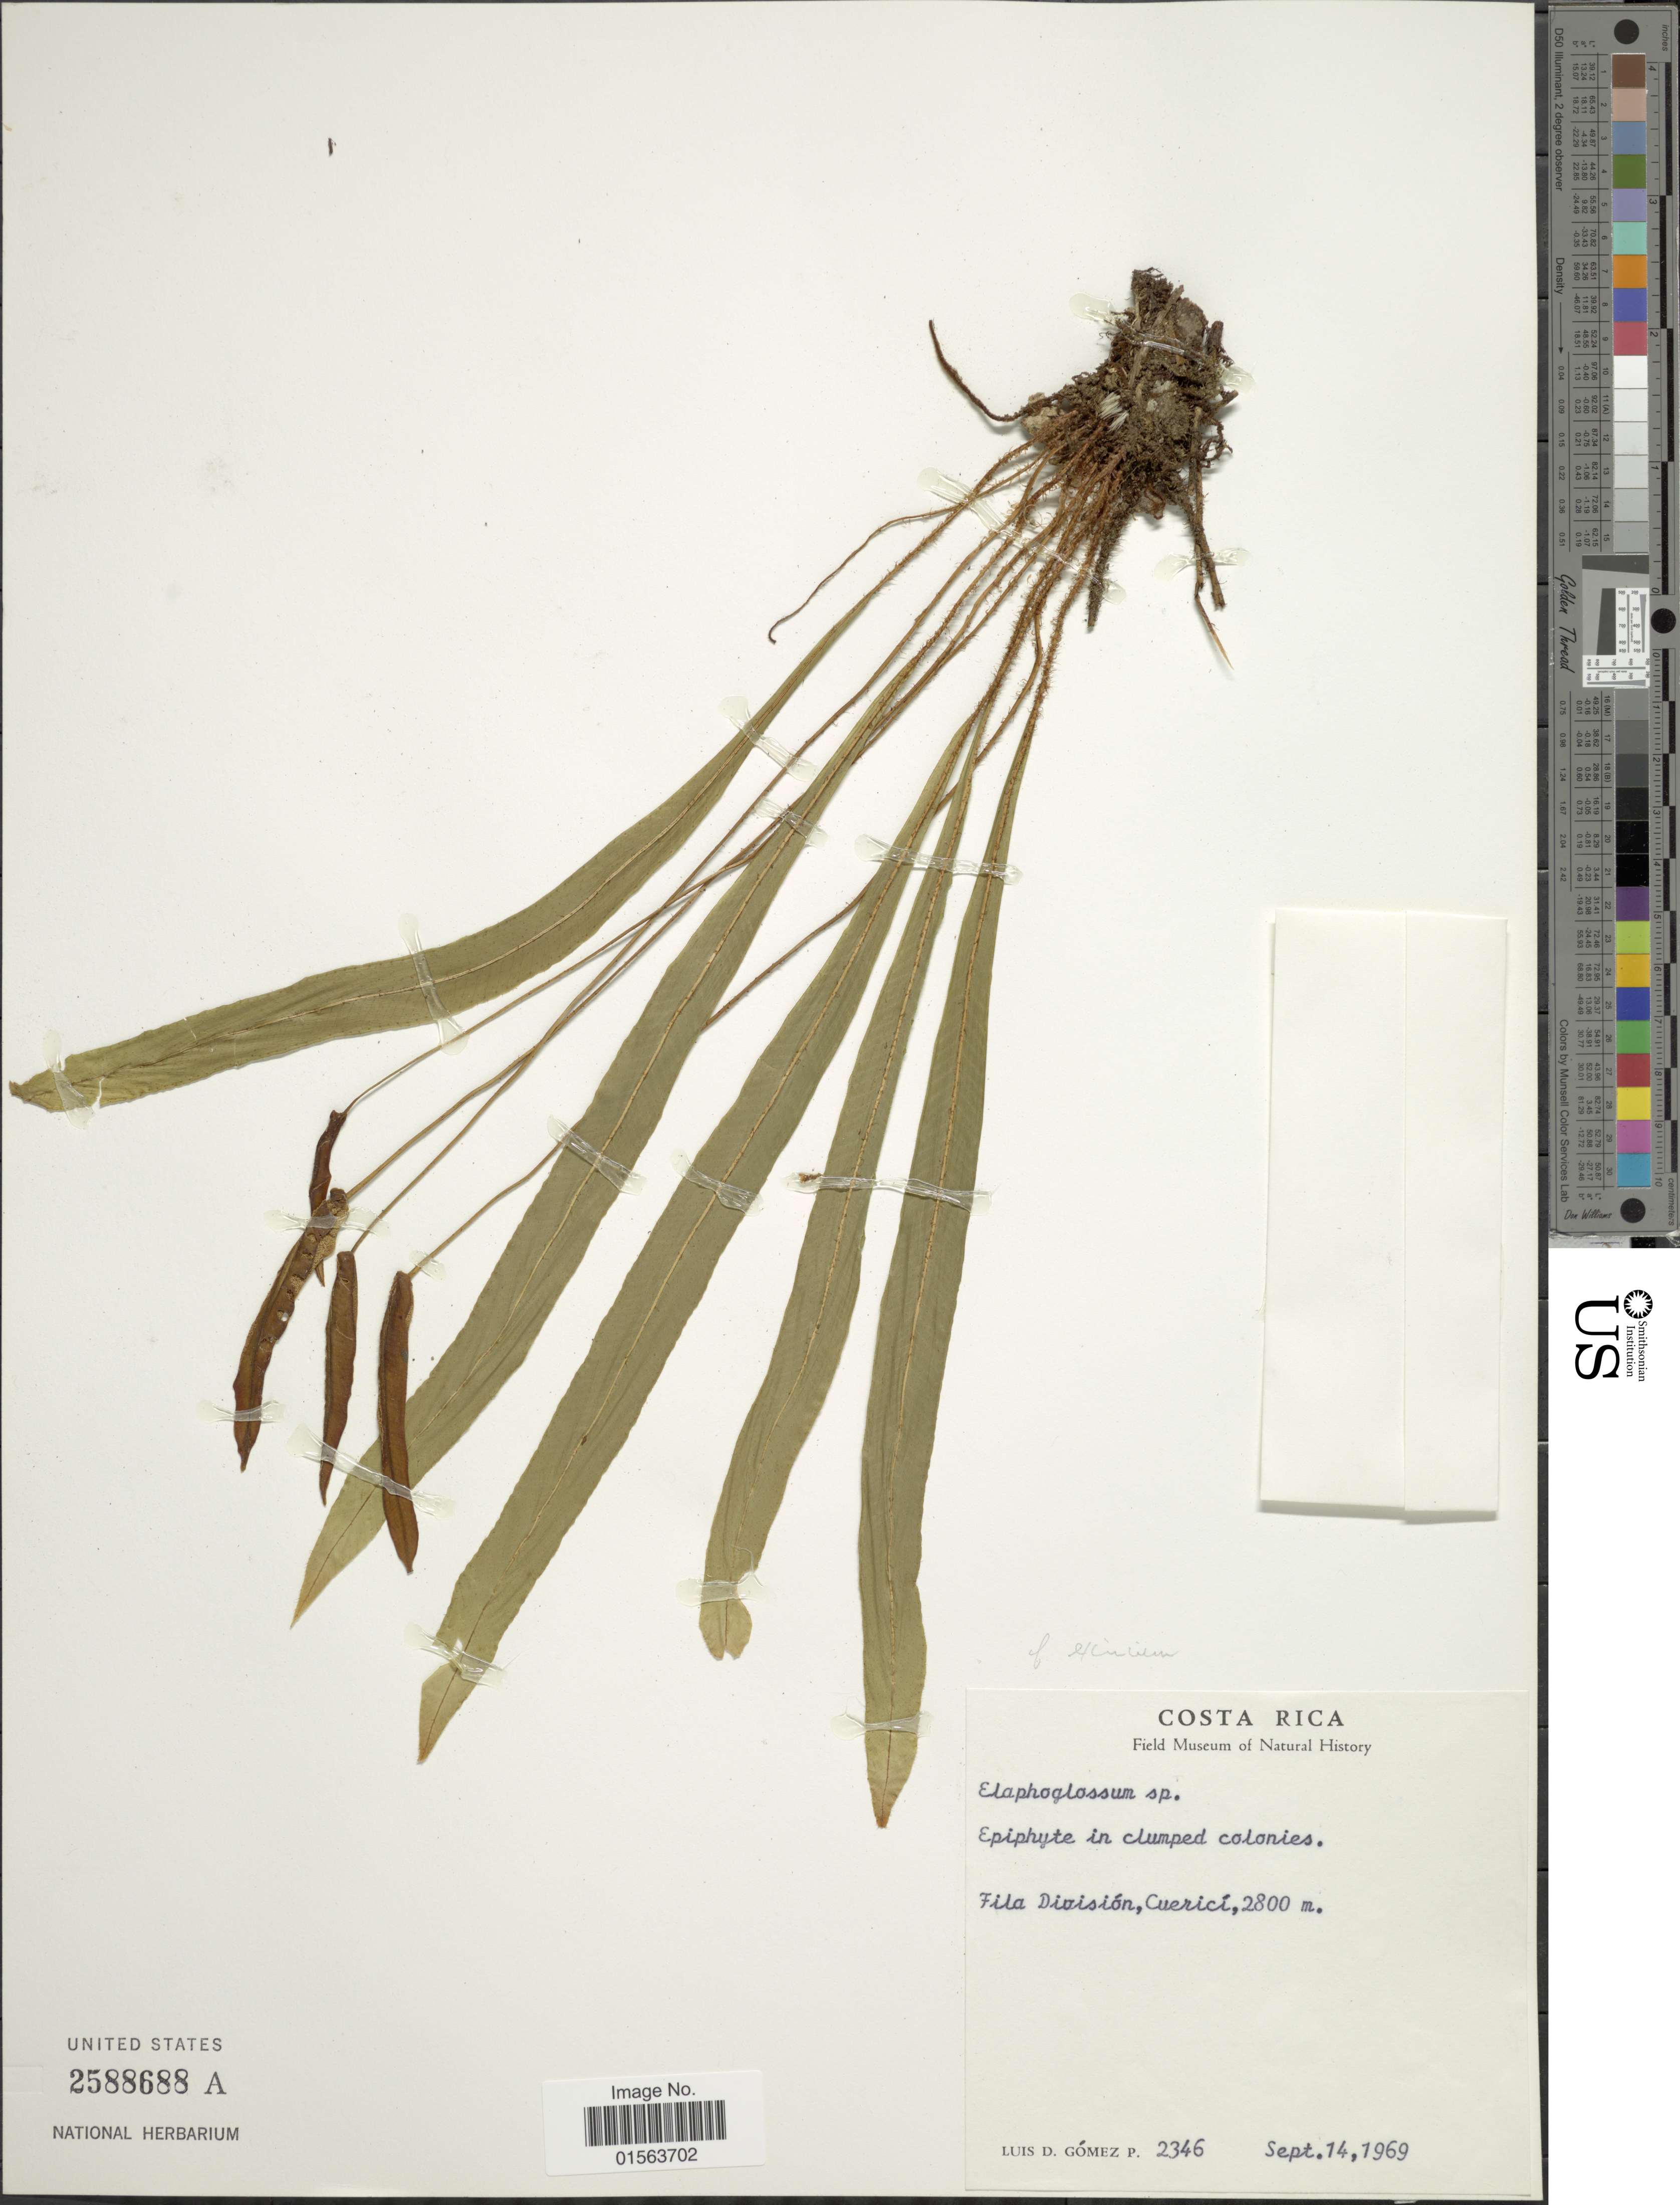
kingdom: Plantae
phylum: Tracheophyta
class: Polypodiopsida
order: Polypodiales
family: Dryopteridaceae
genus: Elaphoglossum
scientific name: Elaphoglossum eximium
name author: (Mett.) Christ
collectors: L. D. Gómez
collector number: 2346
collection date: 1969-09-14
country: Costa Rica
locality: Fila Division, Cuerici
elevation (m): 2800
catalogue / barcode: US 2588688A